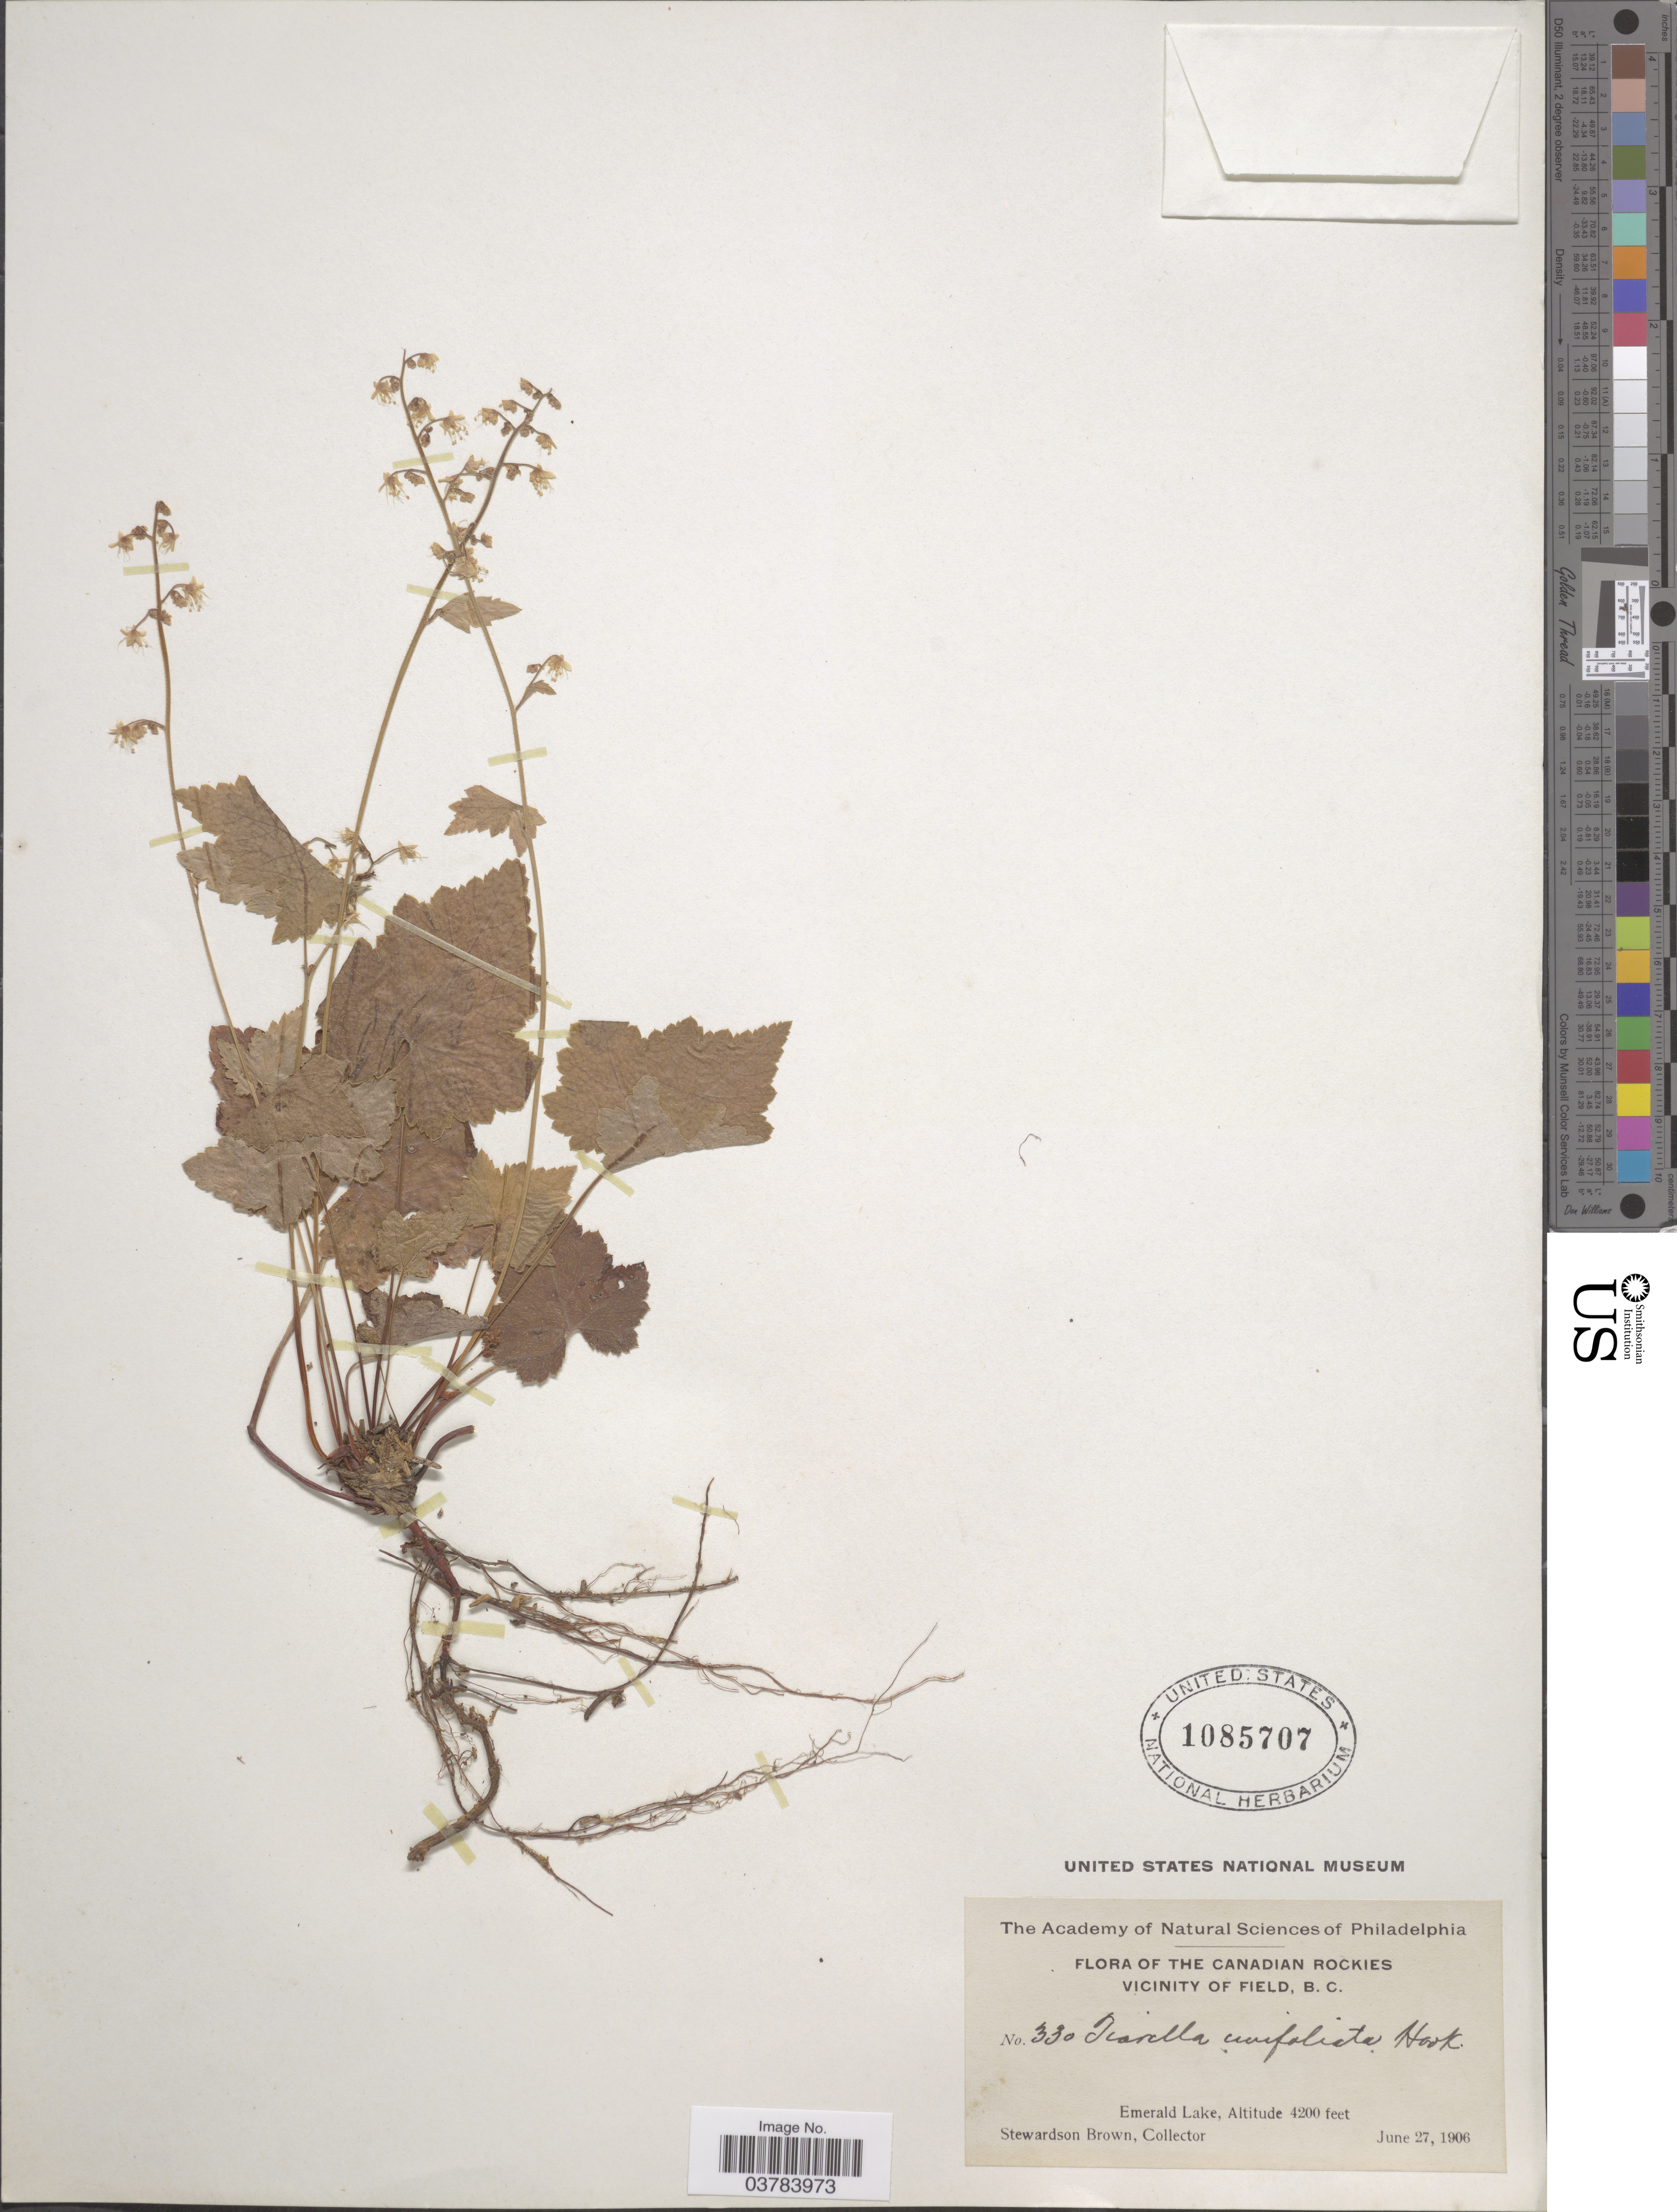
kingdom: Plantae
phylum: Tracheophyta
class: Magnoliopsida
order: Saxifragales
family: Saxifragaceae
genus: Tiarella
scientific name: Tiarella unifoliata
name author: Hook.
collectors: S. Brown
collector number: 330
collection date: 1906-06-27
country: Canada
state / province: British Columbia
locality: The Canadian Rockies. Vicinity of Field. Emerald Lake.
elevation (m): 1280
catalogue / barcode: US 1085707